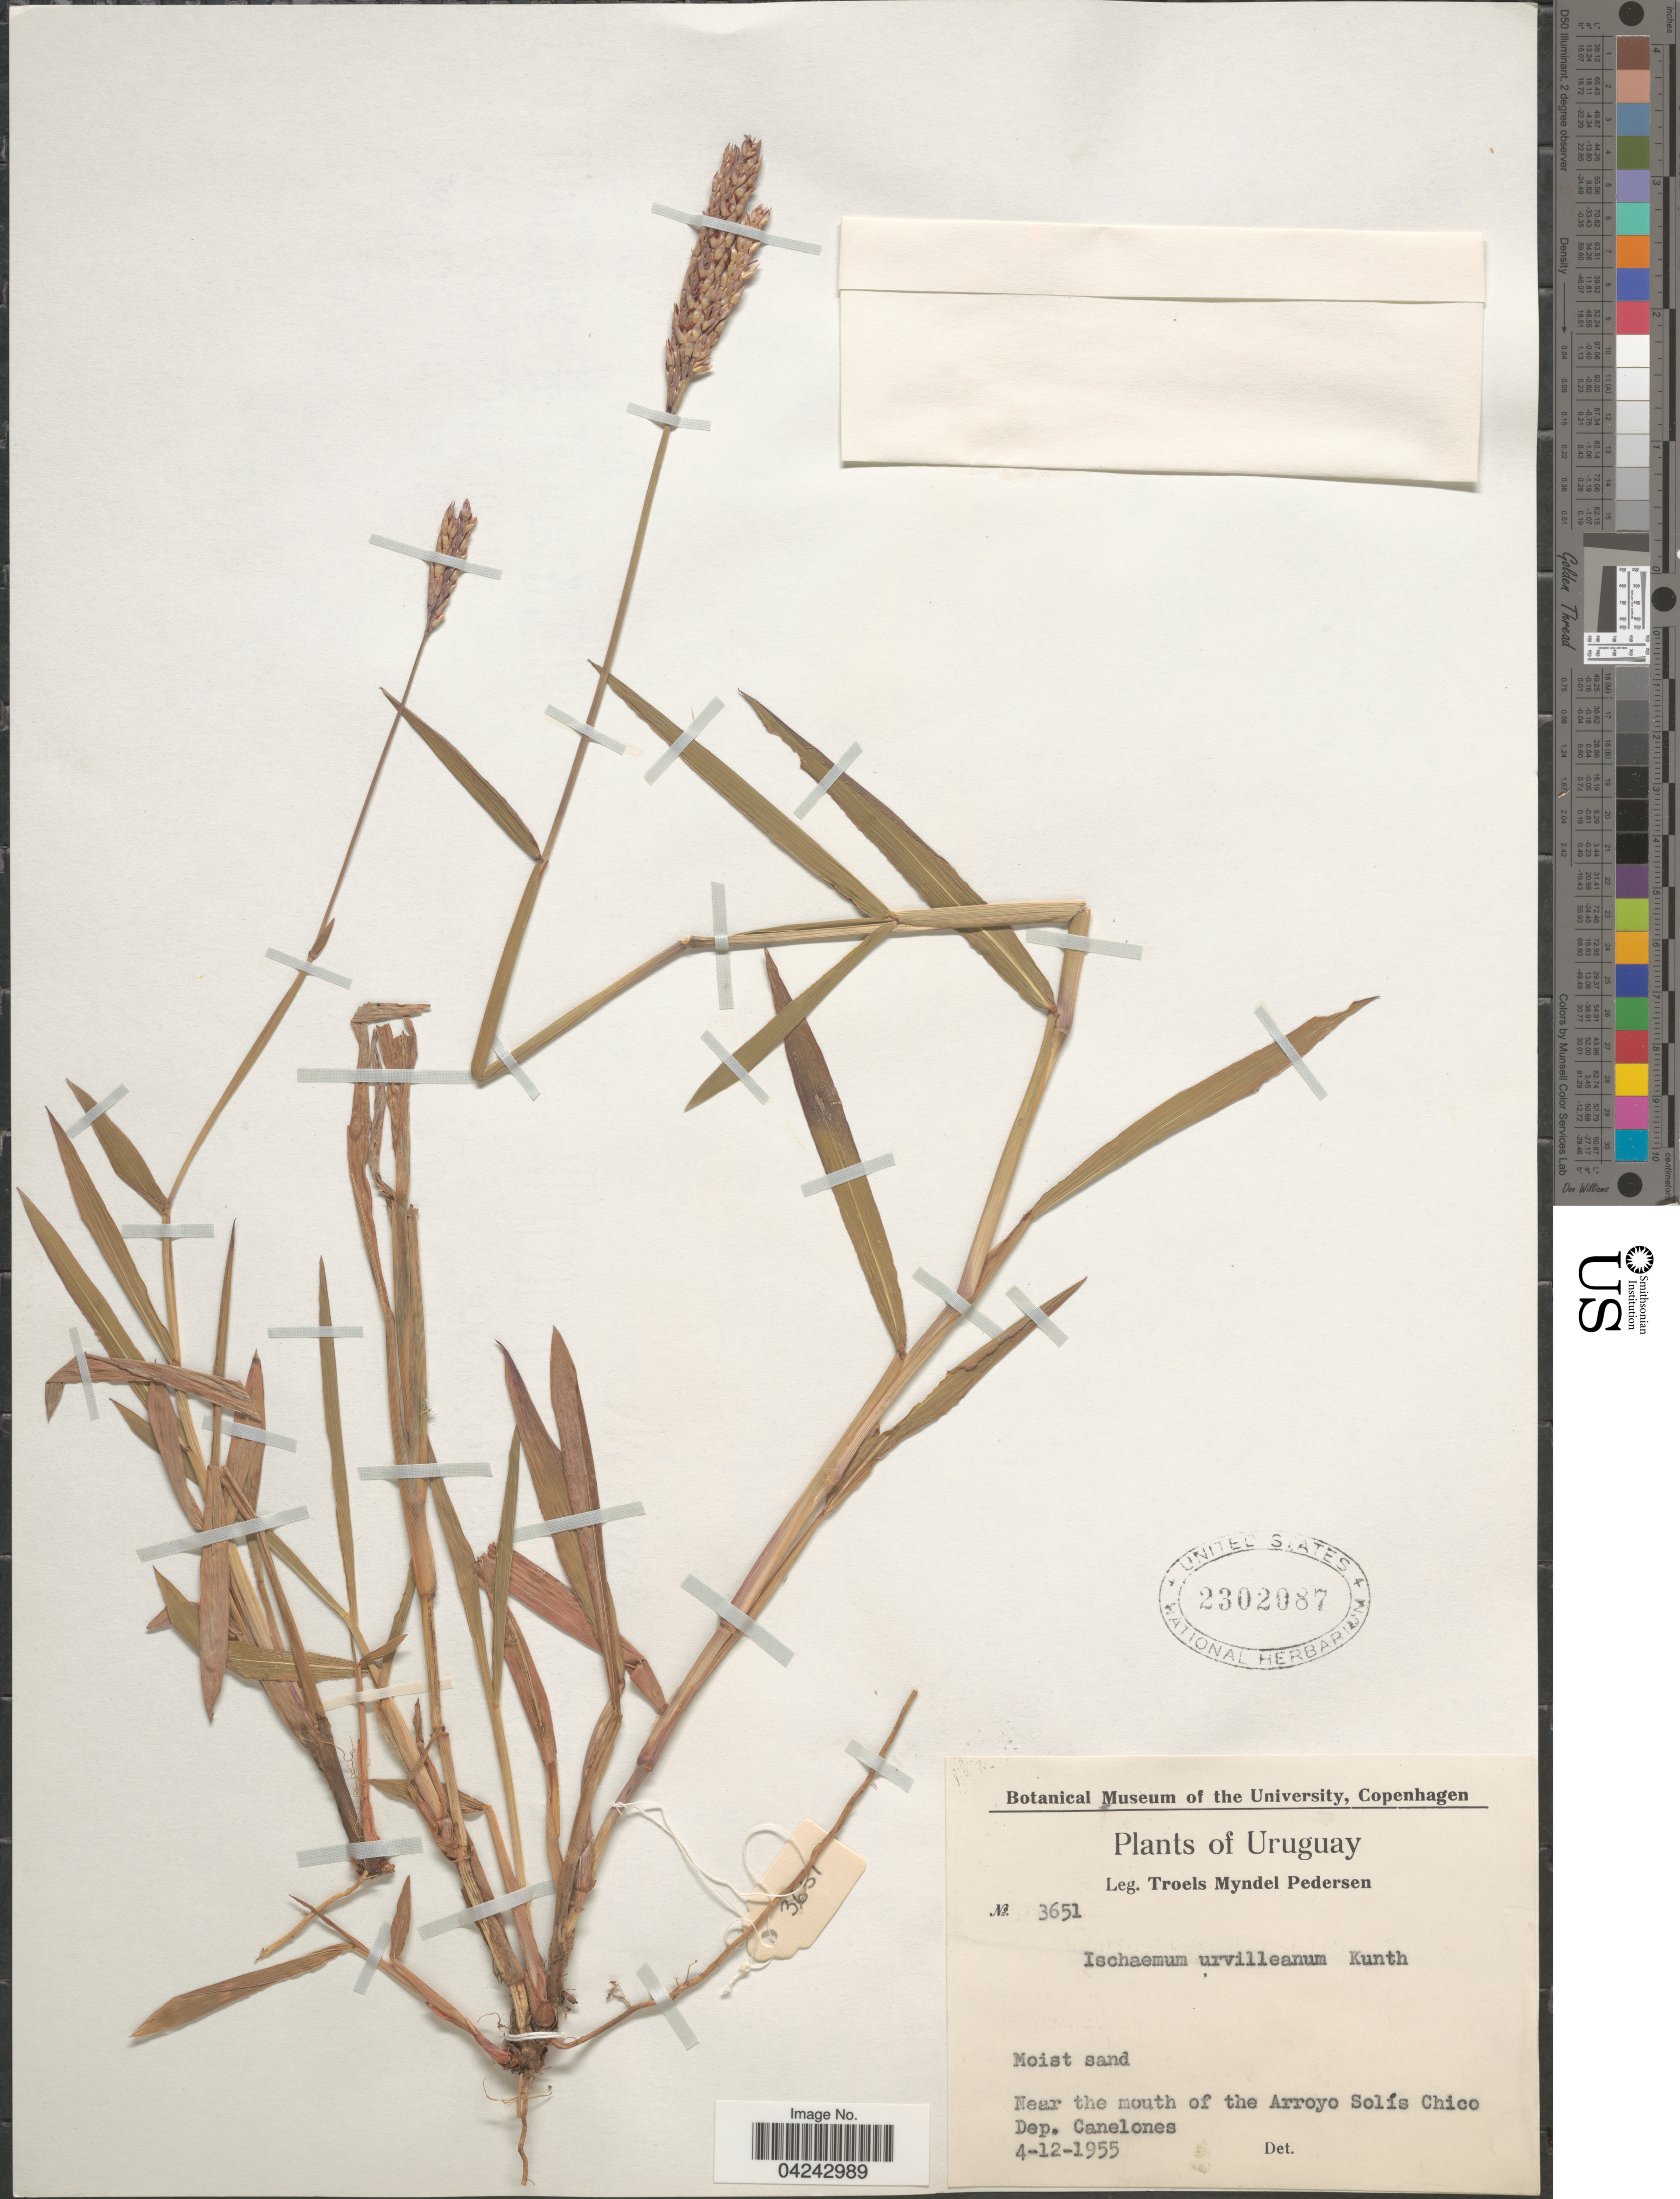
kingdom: Plantae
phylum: Tracheophyta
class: Liliopsida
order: Poales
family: Poaceae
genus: Ischaemum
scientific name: Ischaemum minus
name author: J. Presl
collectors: T. Pederson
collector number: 3651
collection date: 1955-12-04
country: Uruguay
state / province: Canelones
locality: Near the mouth of the Arroyo Solís Chico. Dep. Canelones.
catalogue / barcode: US 2302087